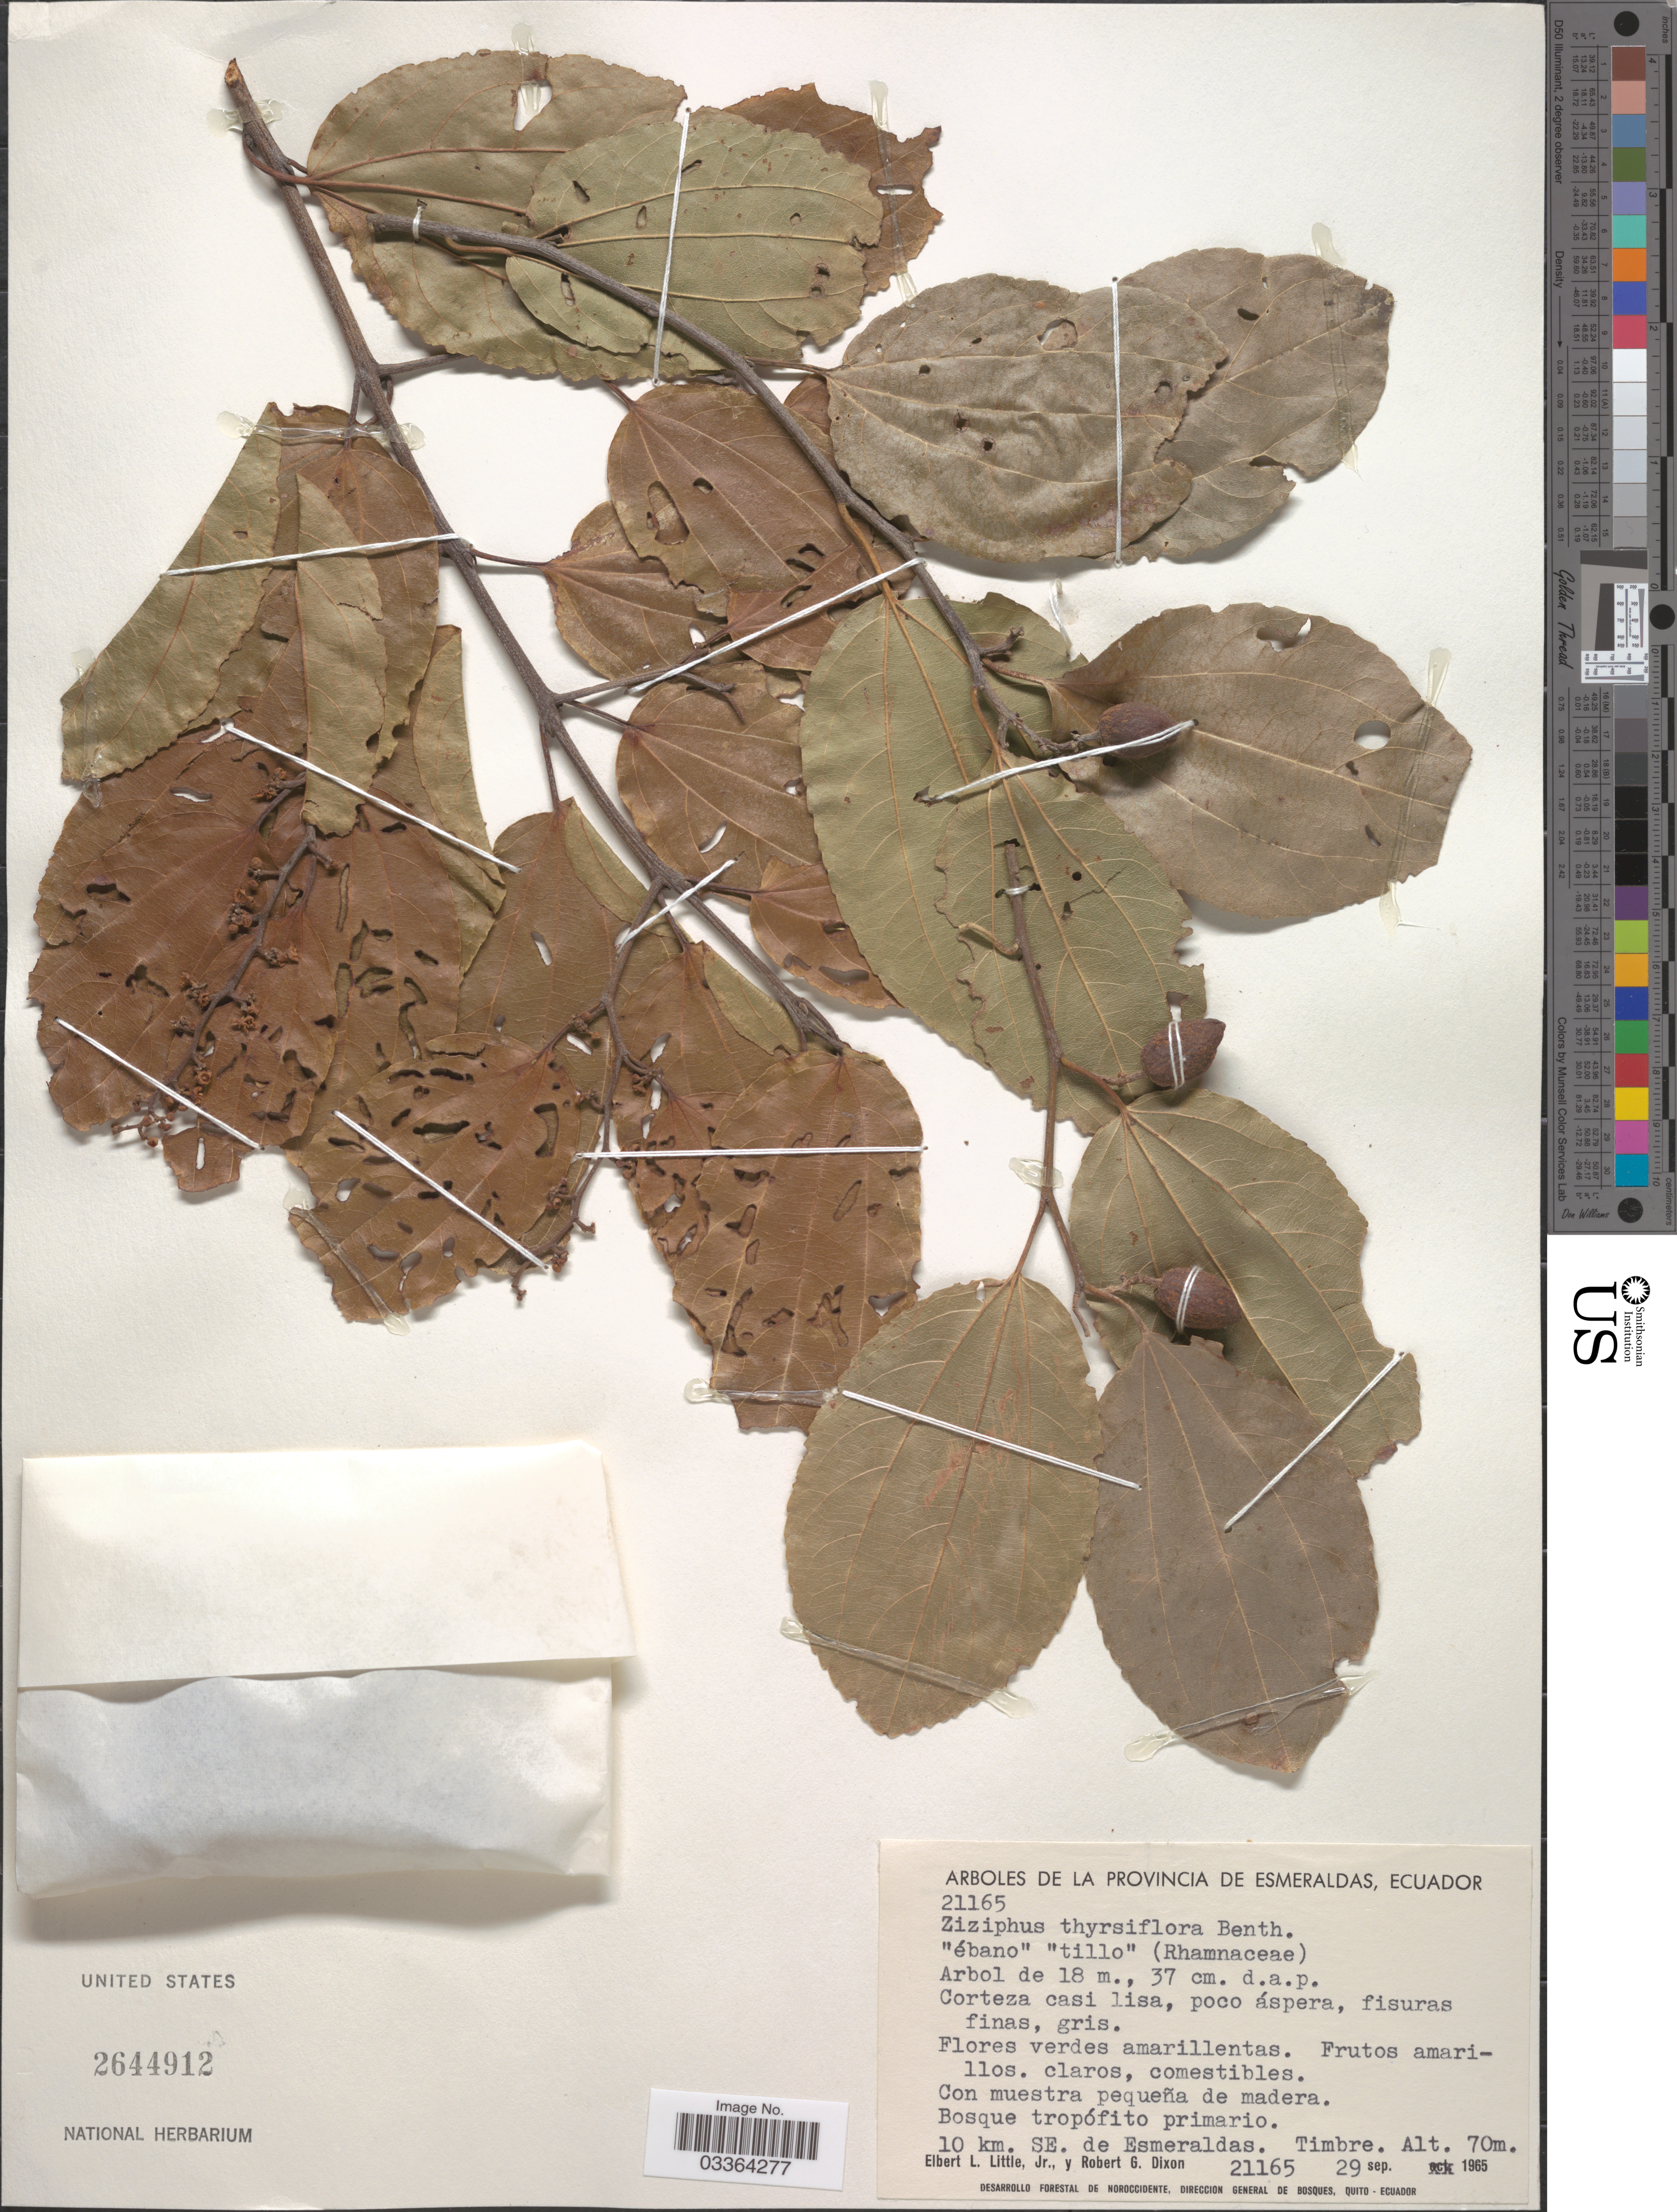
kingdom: Plantae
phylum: Tracheophyta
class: Magnoliopsida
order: Rosales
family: Rhamnaceae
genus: Sarcomphalus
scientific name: Sarcomphalus thyrsiflorus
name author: (Benth.) Hauenschild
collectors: E. L. Little & R. G. Dixon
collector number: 21165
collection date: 1965-09-29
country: Ecuador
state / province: Esmeraldas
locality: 10 km. SE de Esmeraldas. Timbre.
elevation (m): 70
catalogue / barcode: US 2644912